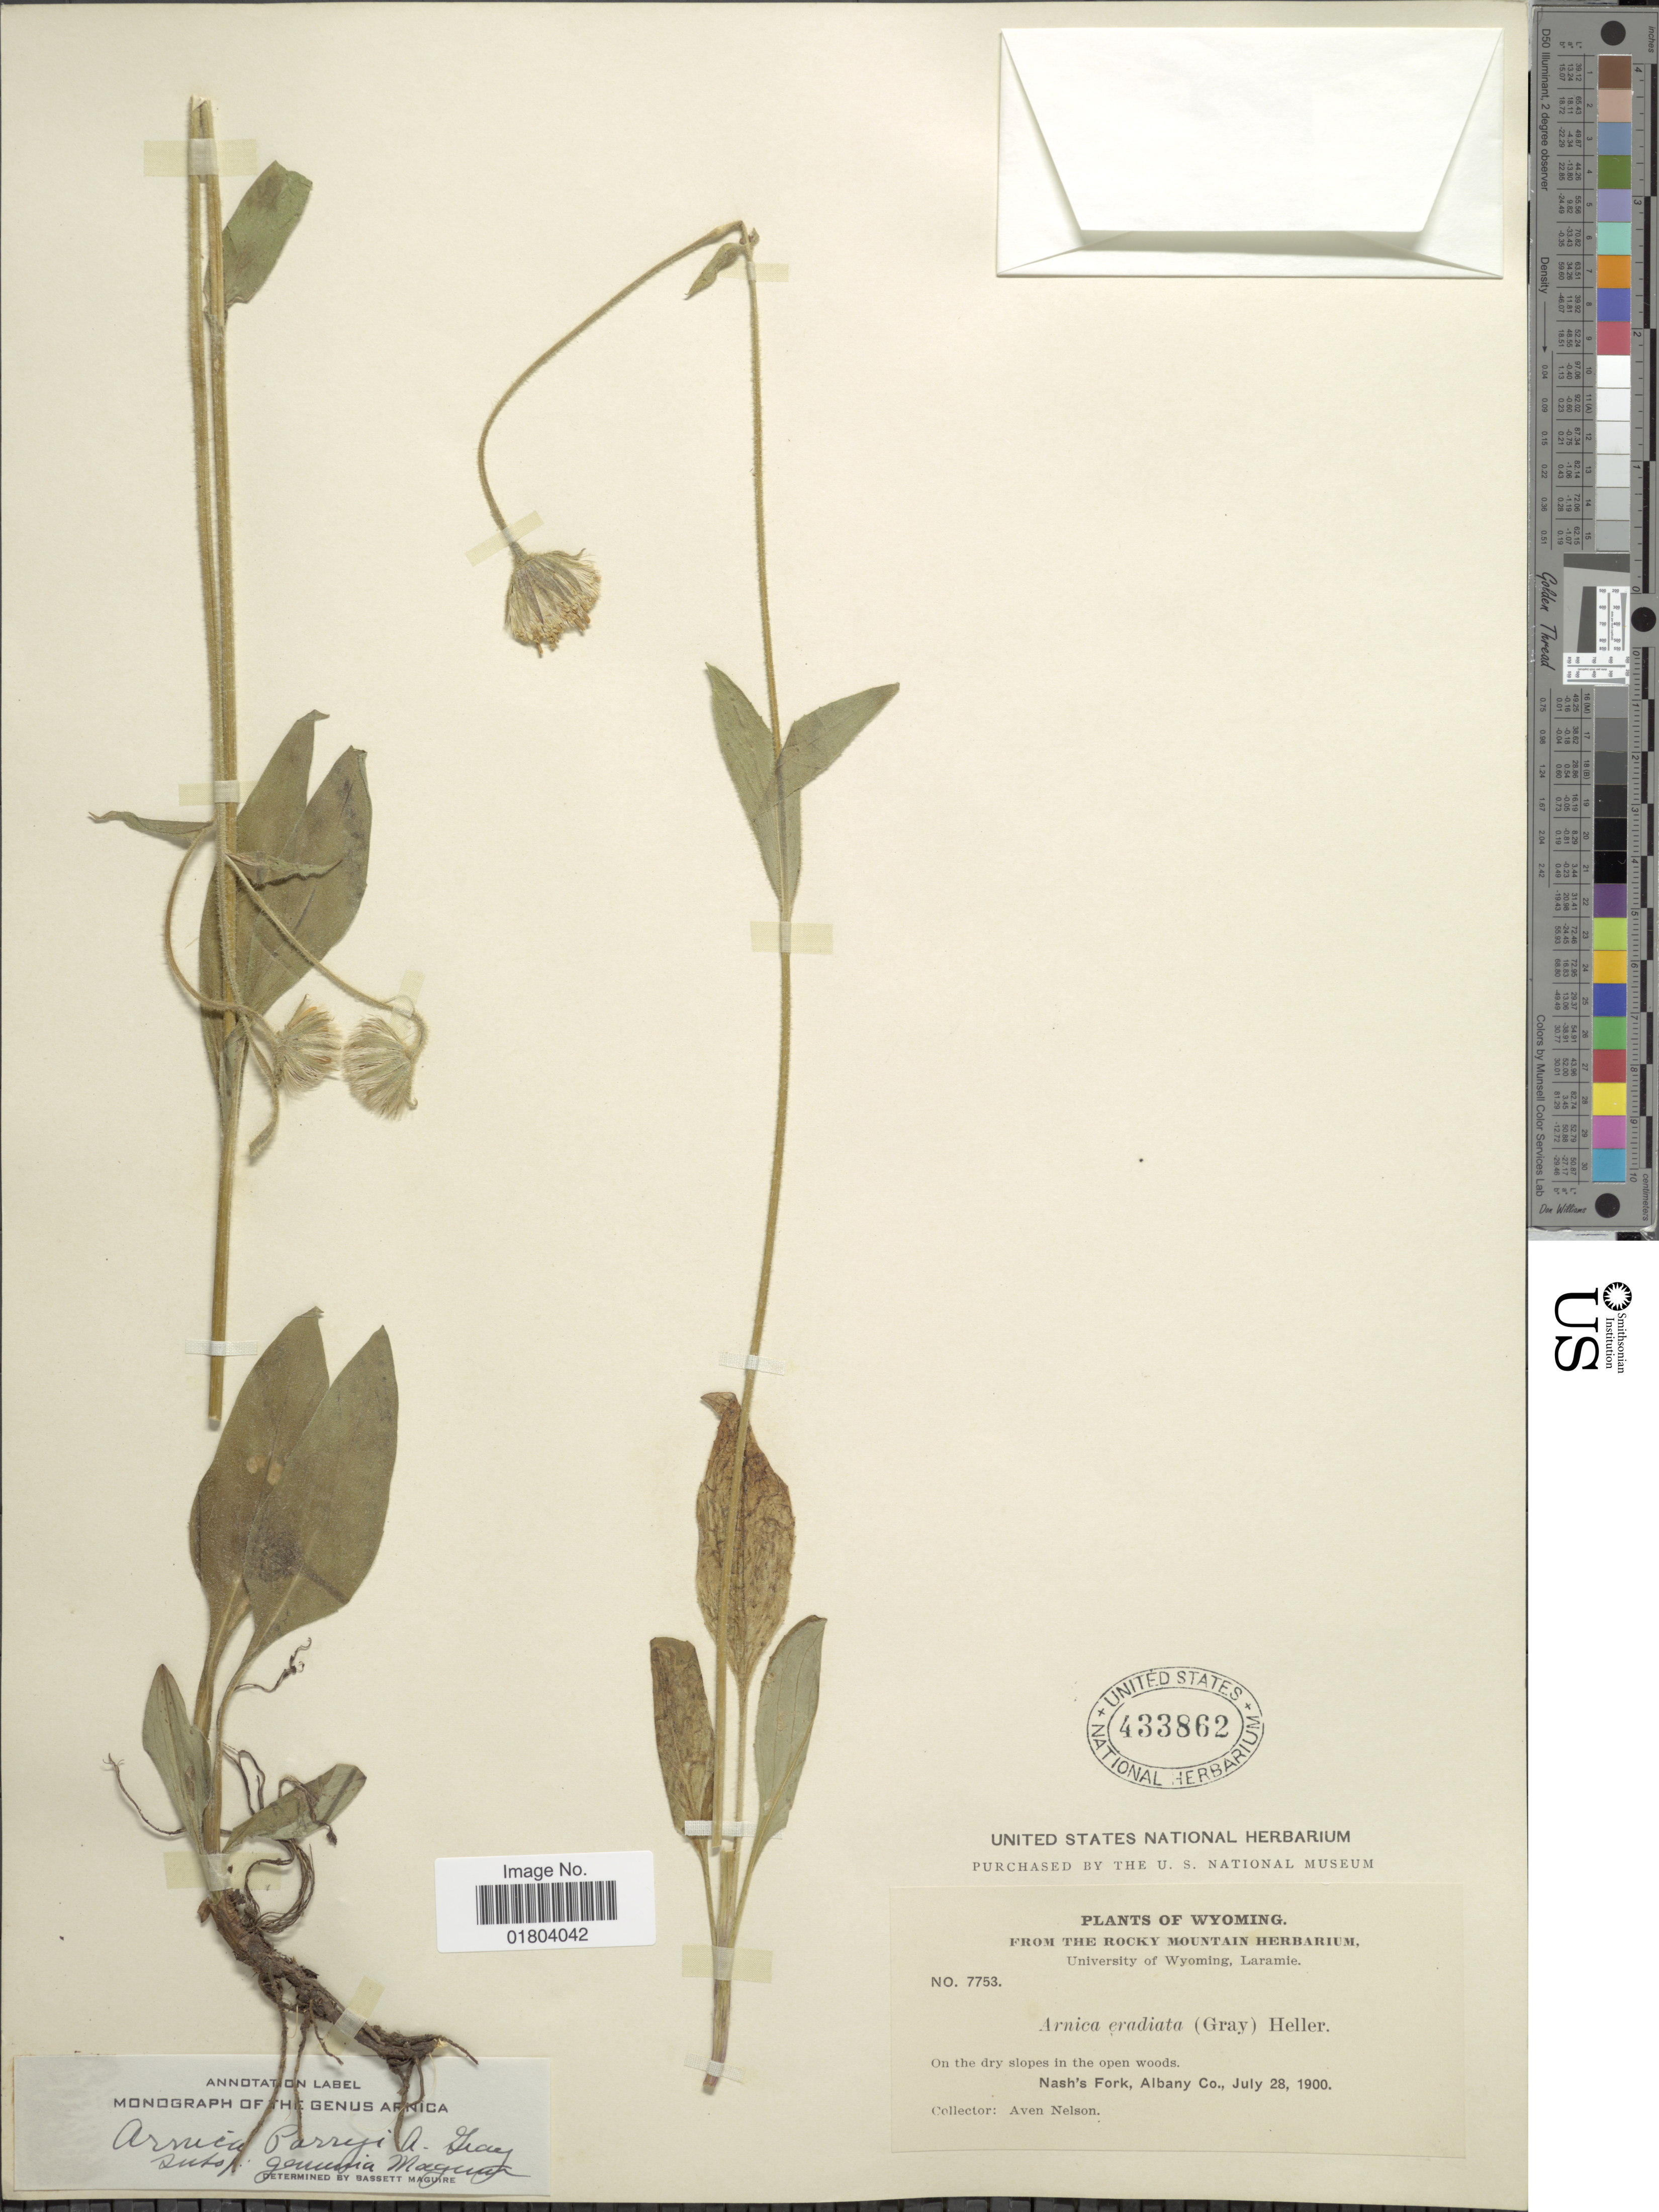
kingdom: Plantae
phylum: Tracheophyta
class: Magnoliopsida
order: Asterales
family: Asteraceae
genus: Arnica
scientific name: Arnica parryi subsp. genuina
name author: Maguire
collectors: A. Nelson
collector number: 7753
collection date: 1900-07-28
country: United States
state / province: Wyoming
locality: On the dry slopes in the open woods, Nash's Fork, Albany Co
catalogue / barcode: US 433862